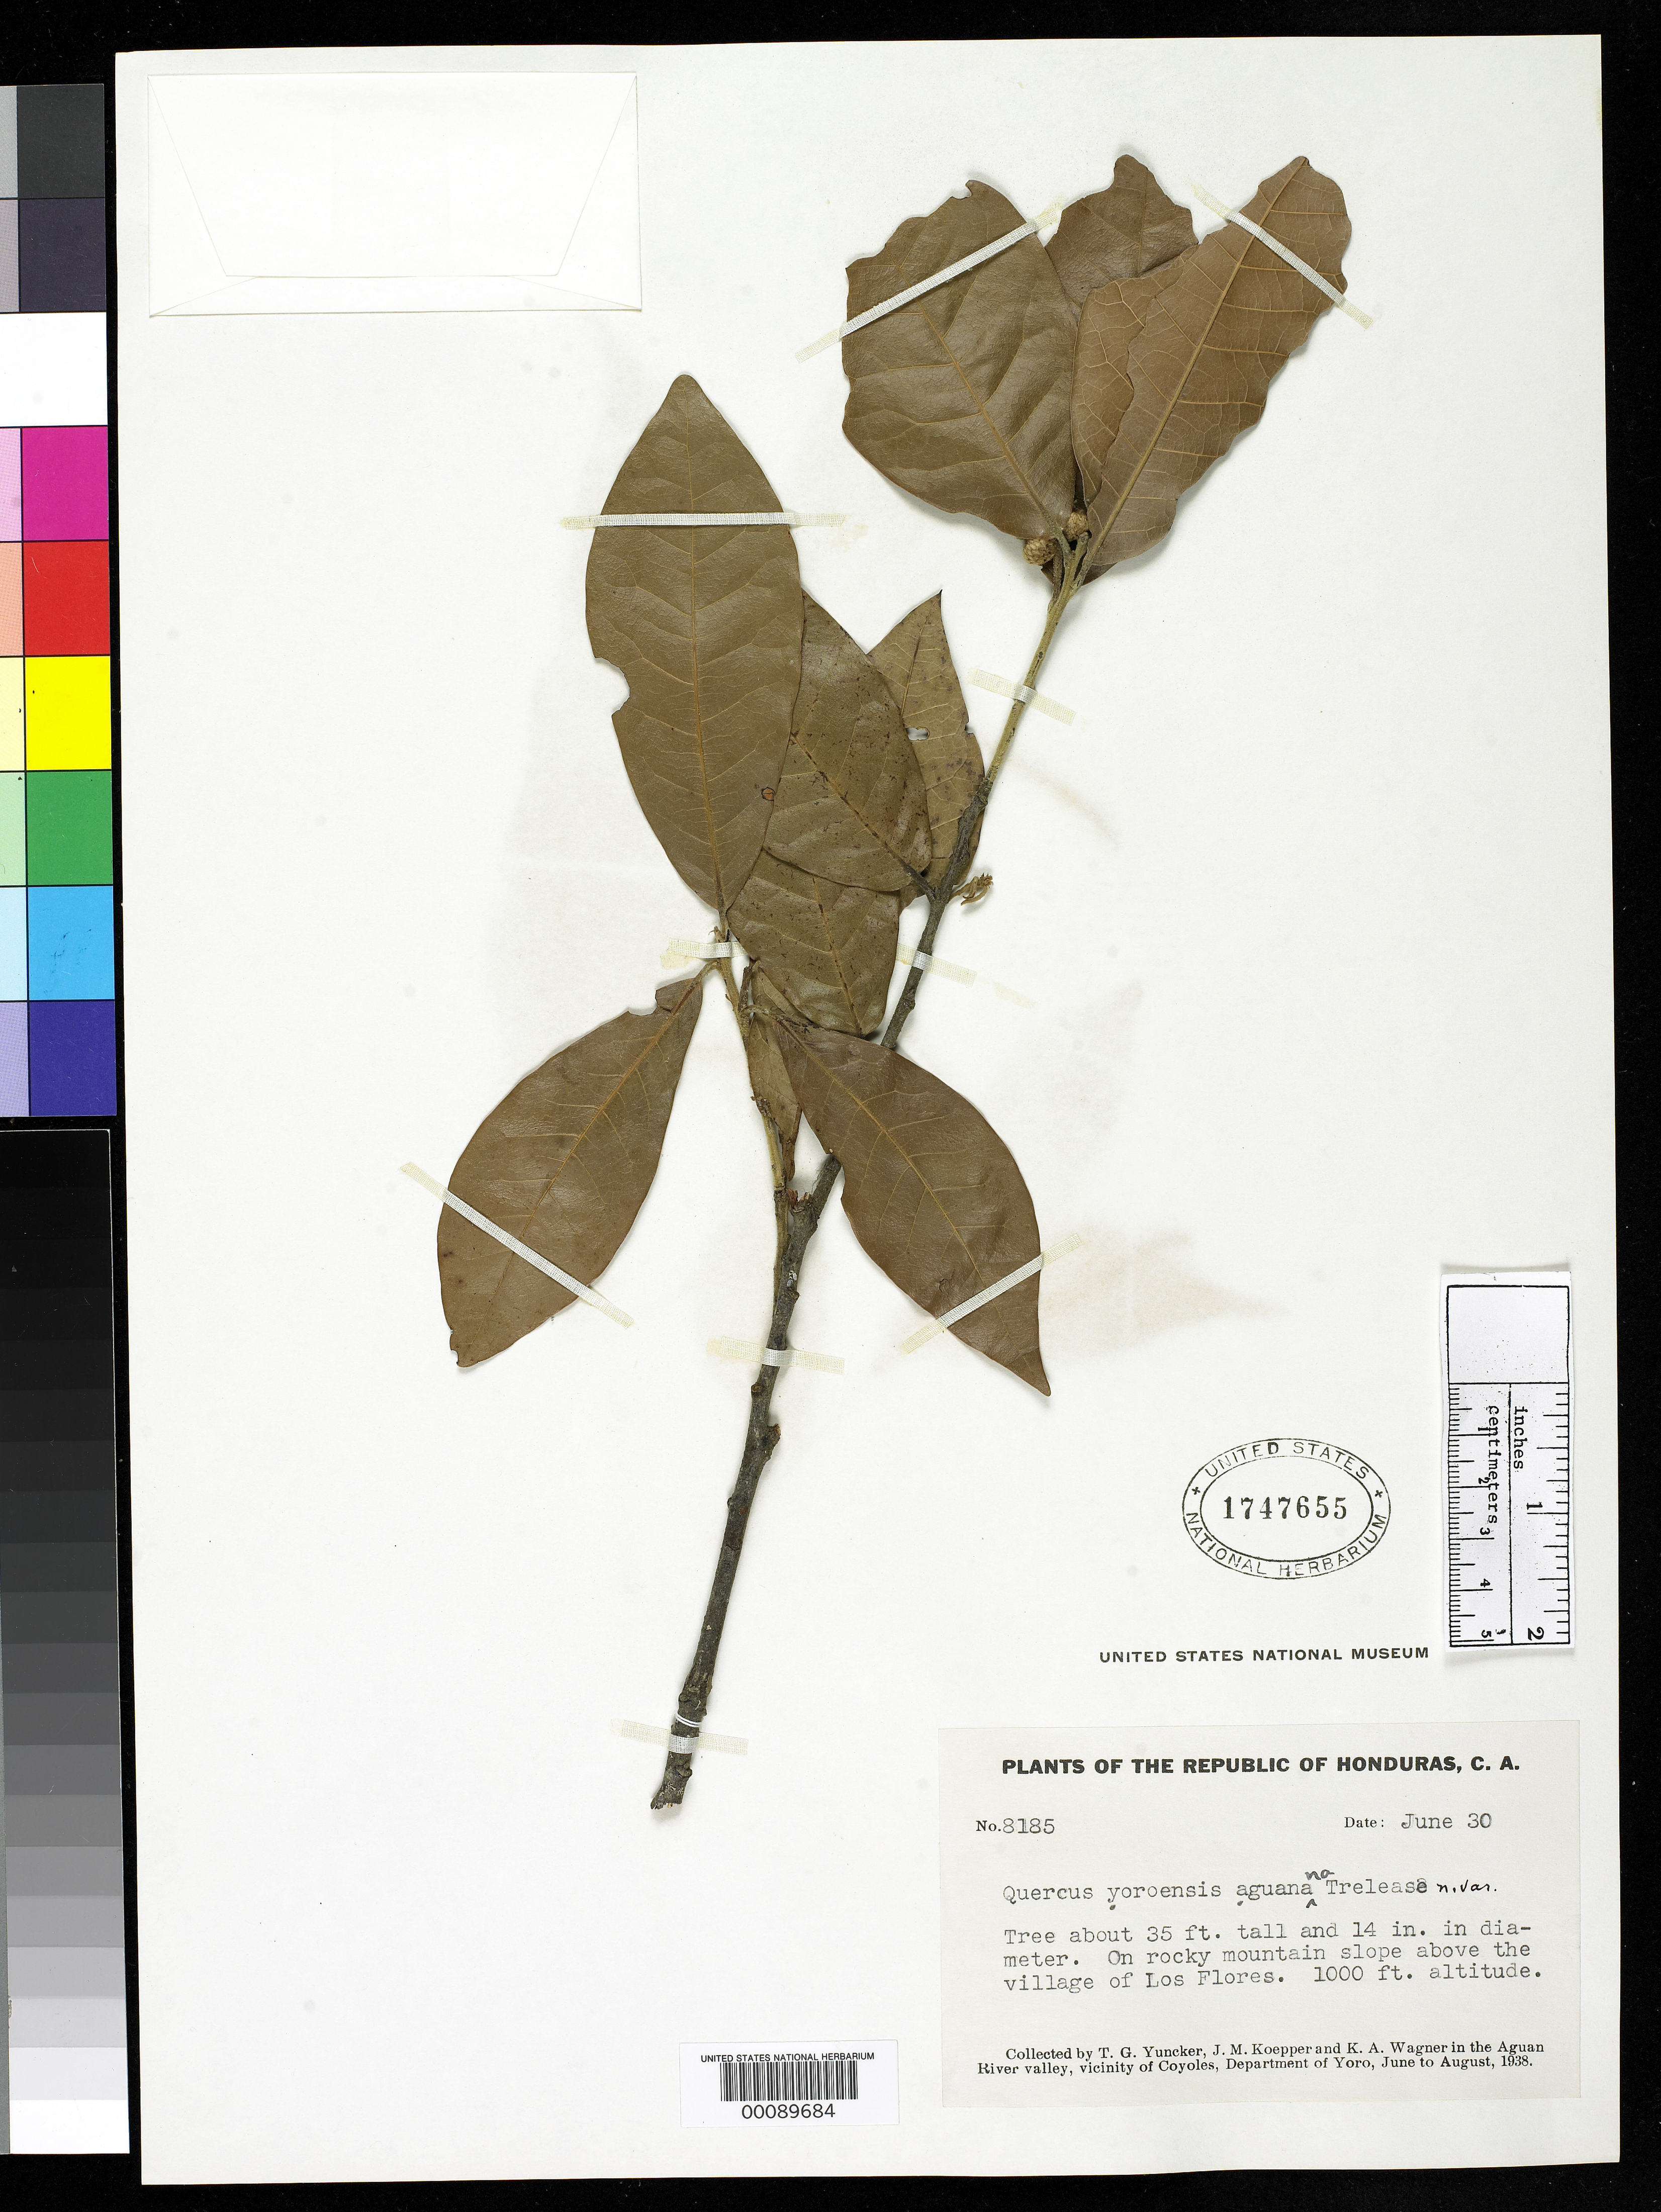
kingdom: Plantae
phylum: Tracheophyta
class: Magnoliopsida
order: Fagales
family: Fagaceae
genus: Quercus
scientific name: Quercus yoroensis var. aguanana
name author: Trel. in Yunck.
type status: Isotype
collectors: T. G. Yuncker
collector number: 8185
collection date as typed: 30 Jun 1938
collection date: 1938-06-30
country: Honduras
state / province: Yoro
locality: Above Los Flores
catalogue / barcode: US 1747655